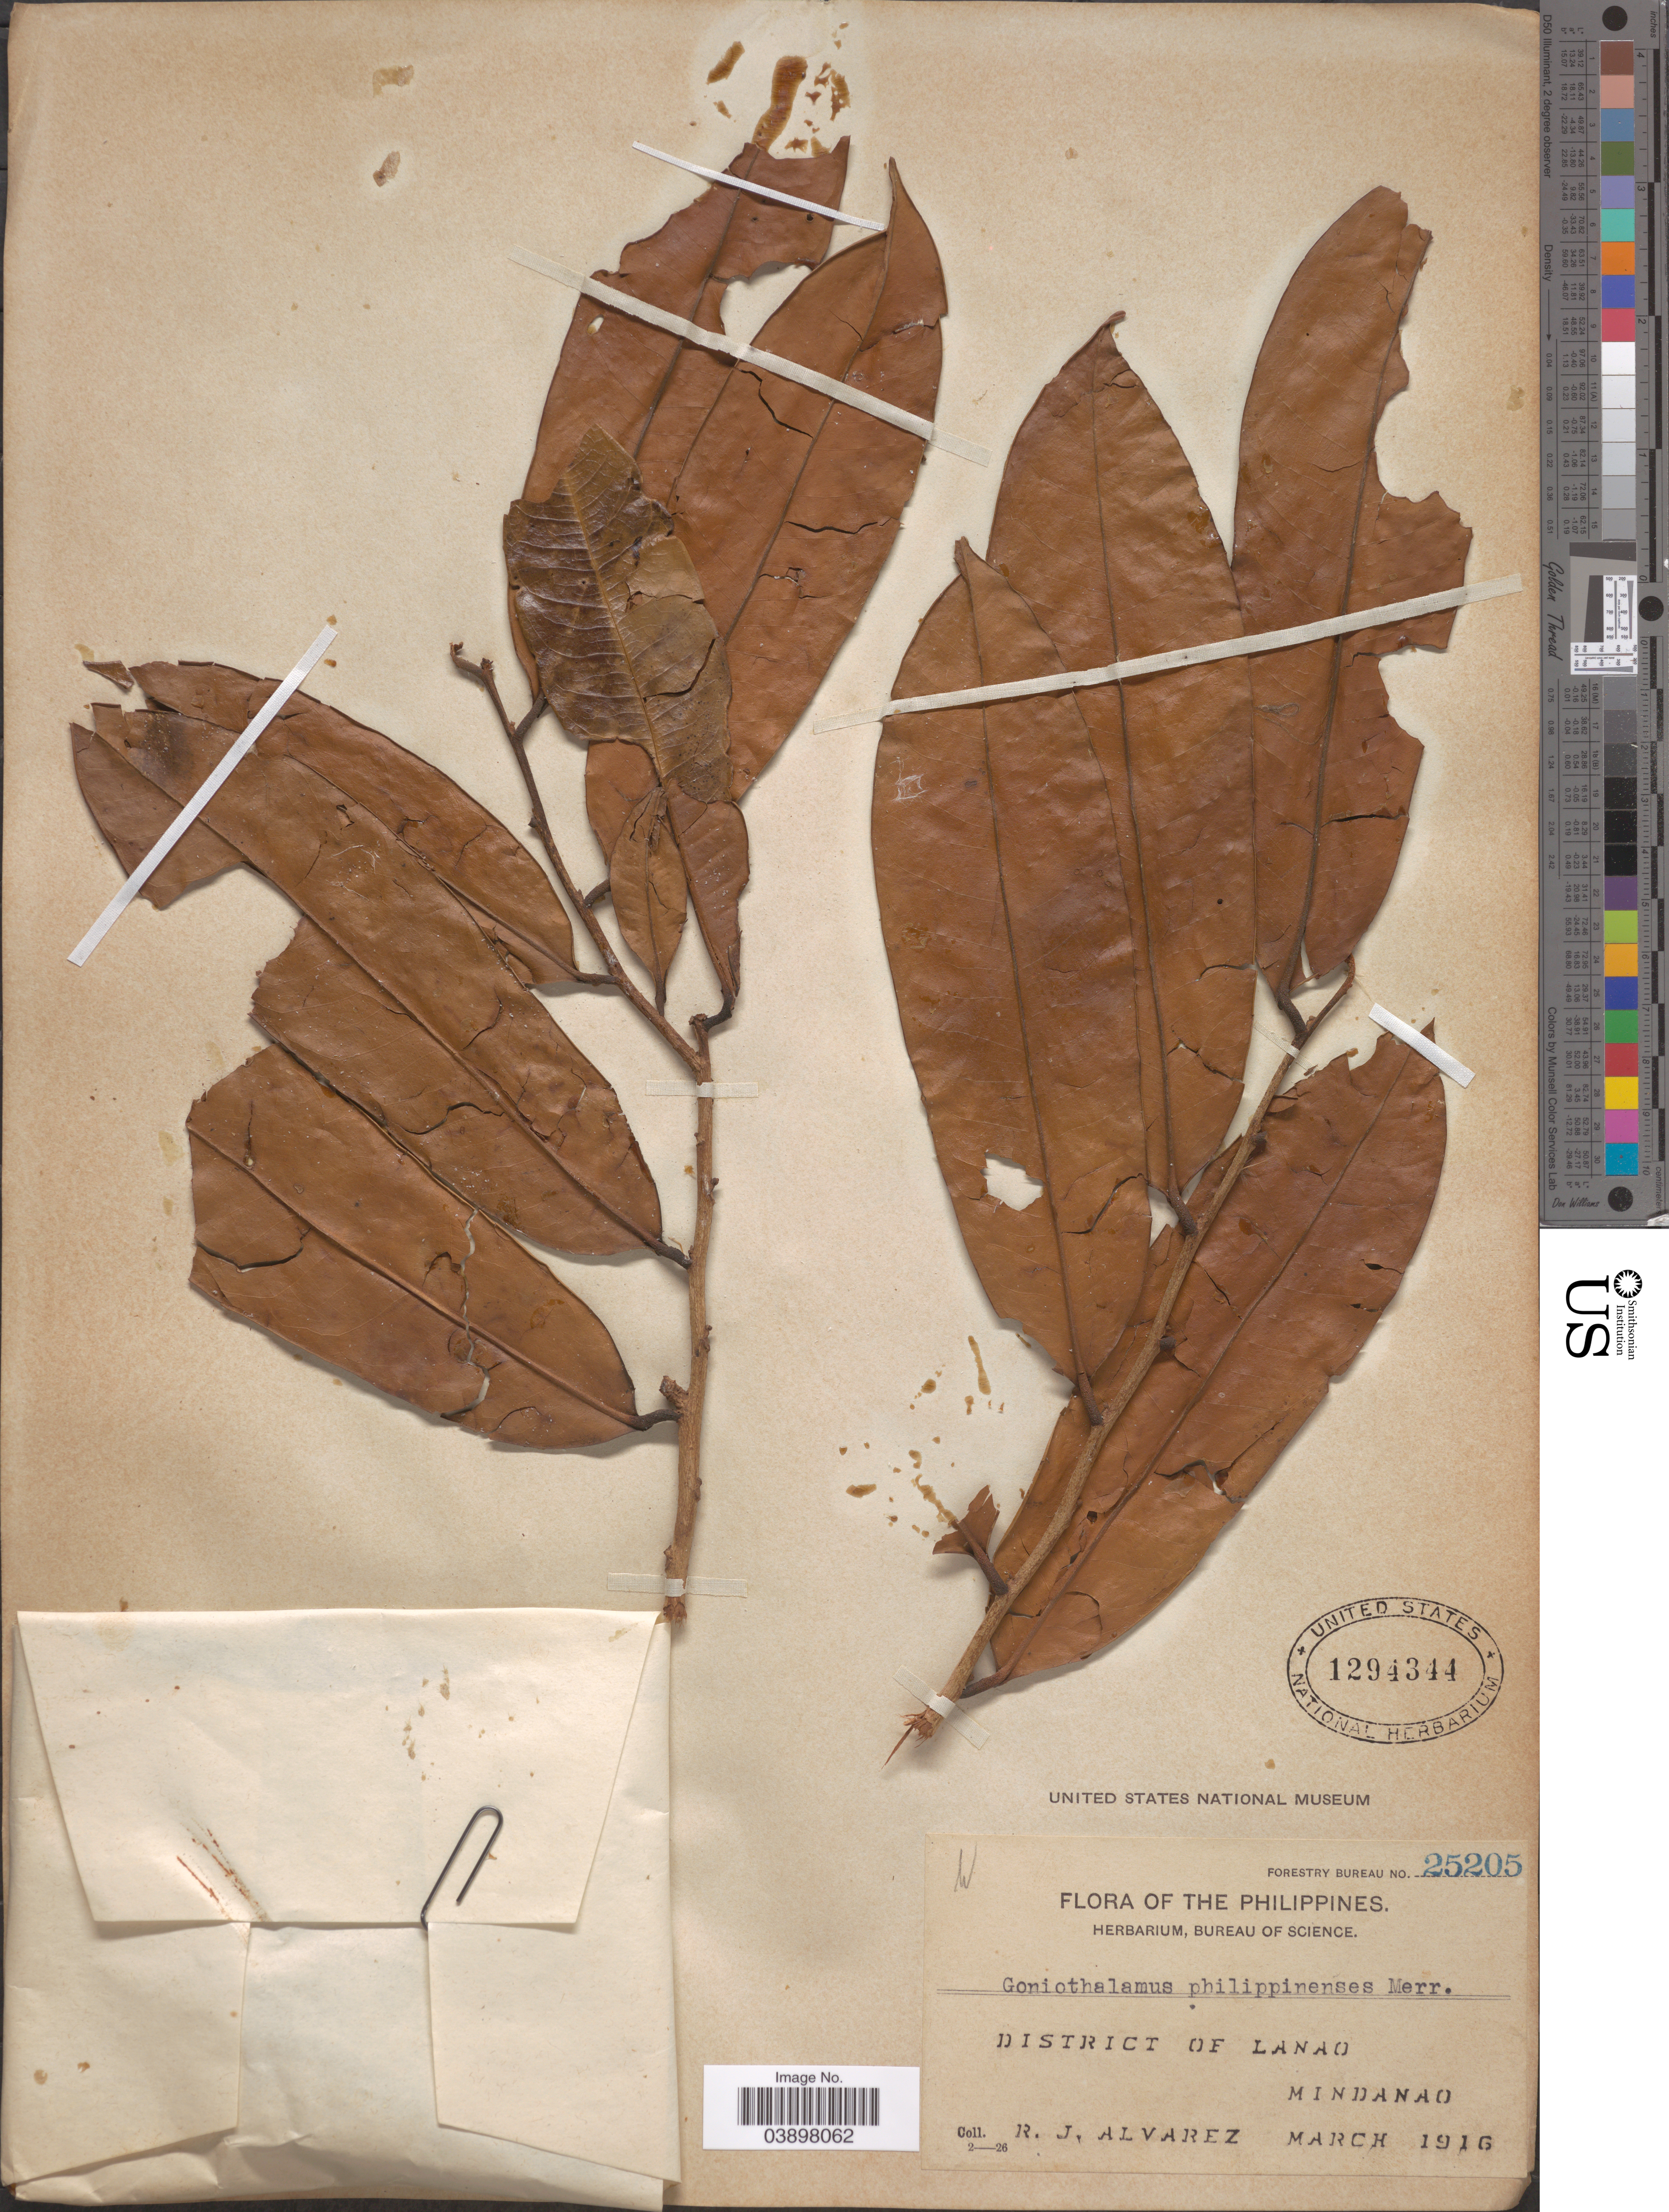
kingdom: Plantae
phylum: Tracheophyta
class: Magnoliopsida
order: Magnoliales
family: Annonaceae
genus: Goniothalamus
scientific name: Goniothalamus philippinensis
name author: Merr.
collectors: R. Alvarez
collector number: Forestry Bureau 25205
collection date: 1916-03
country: Philippines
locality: District of Lanao. Mindanao.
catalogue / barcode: US 1294344